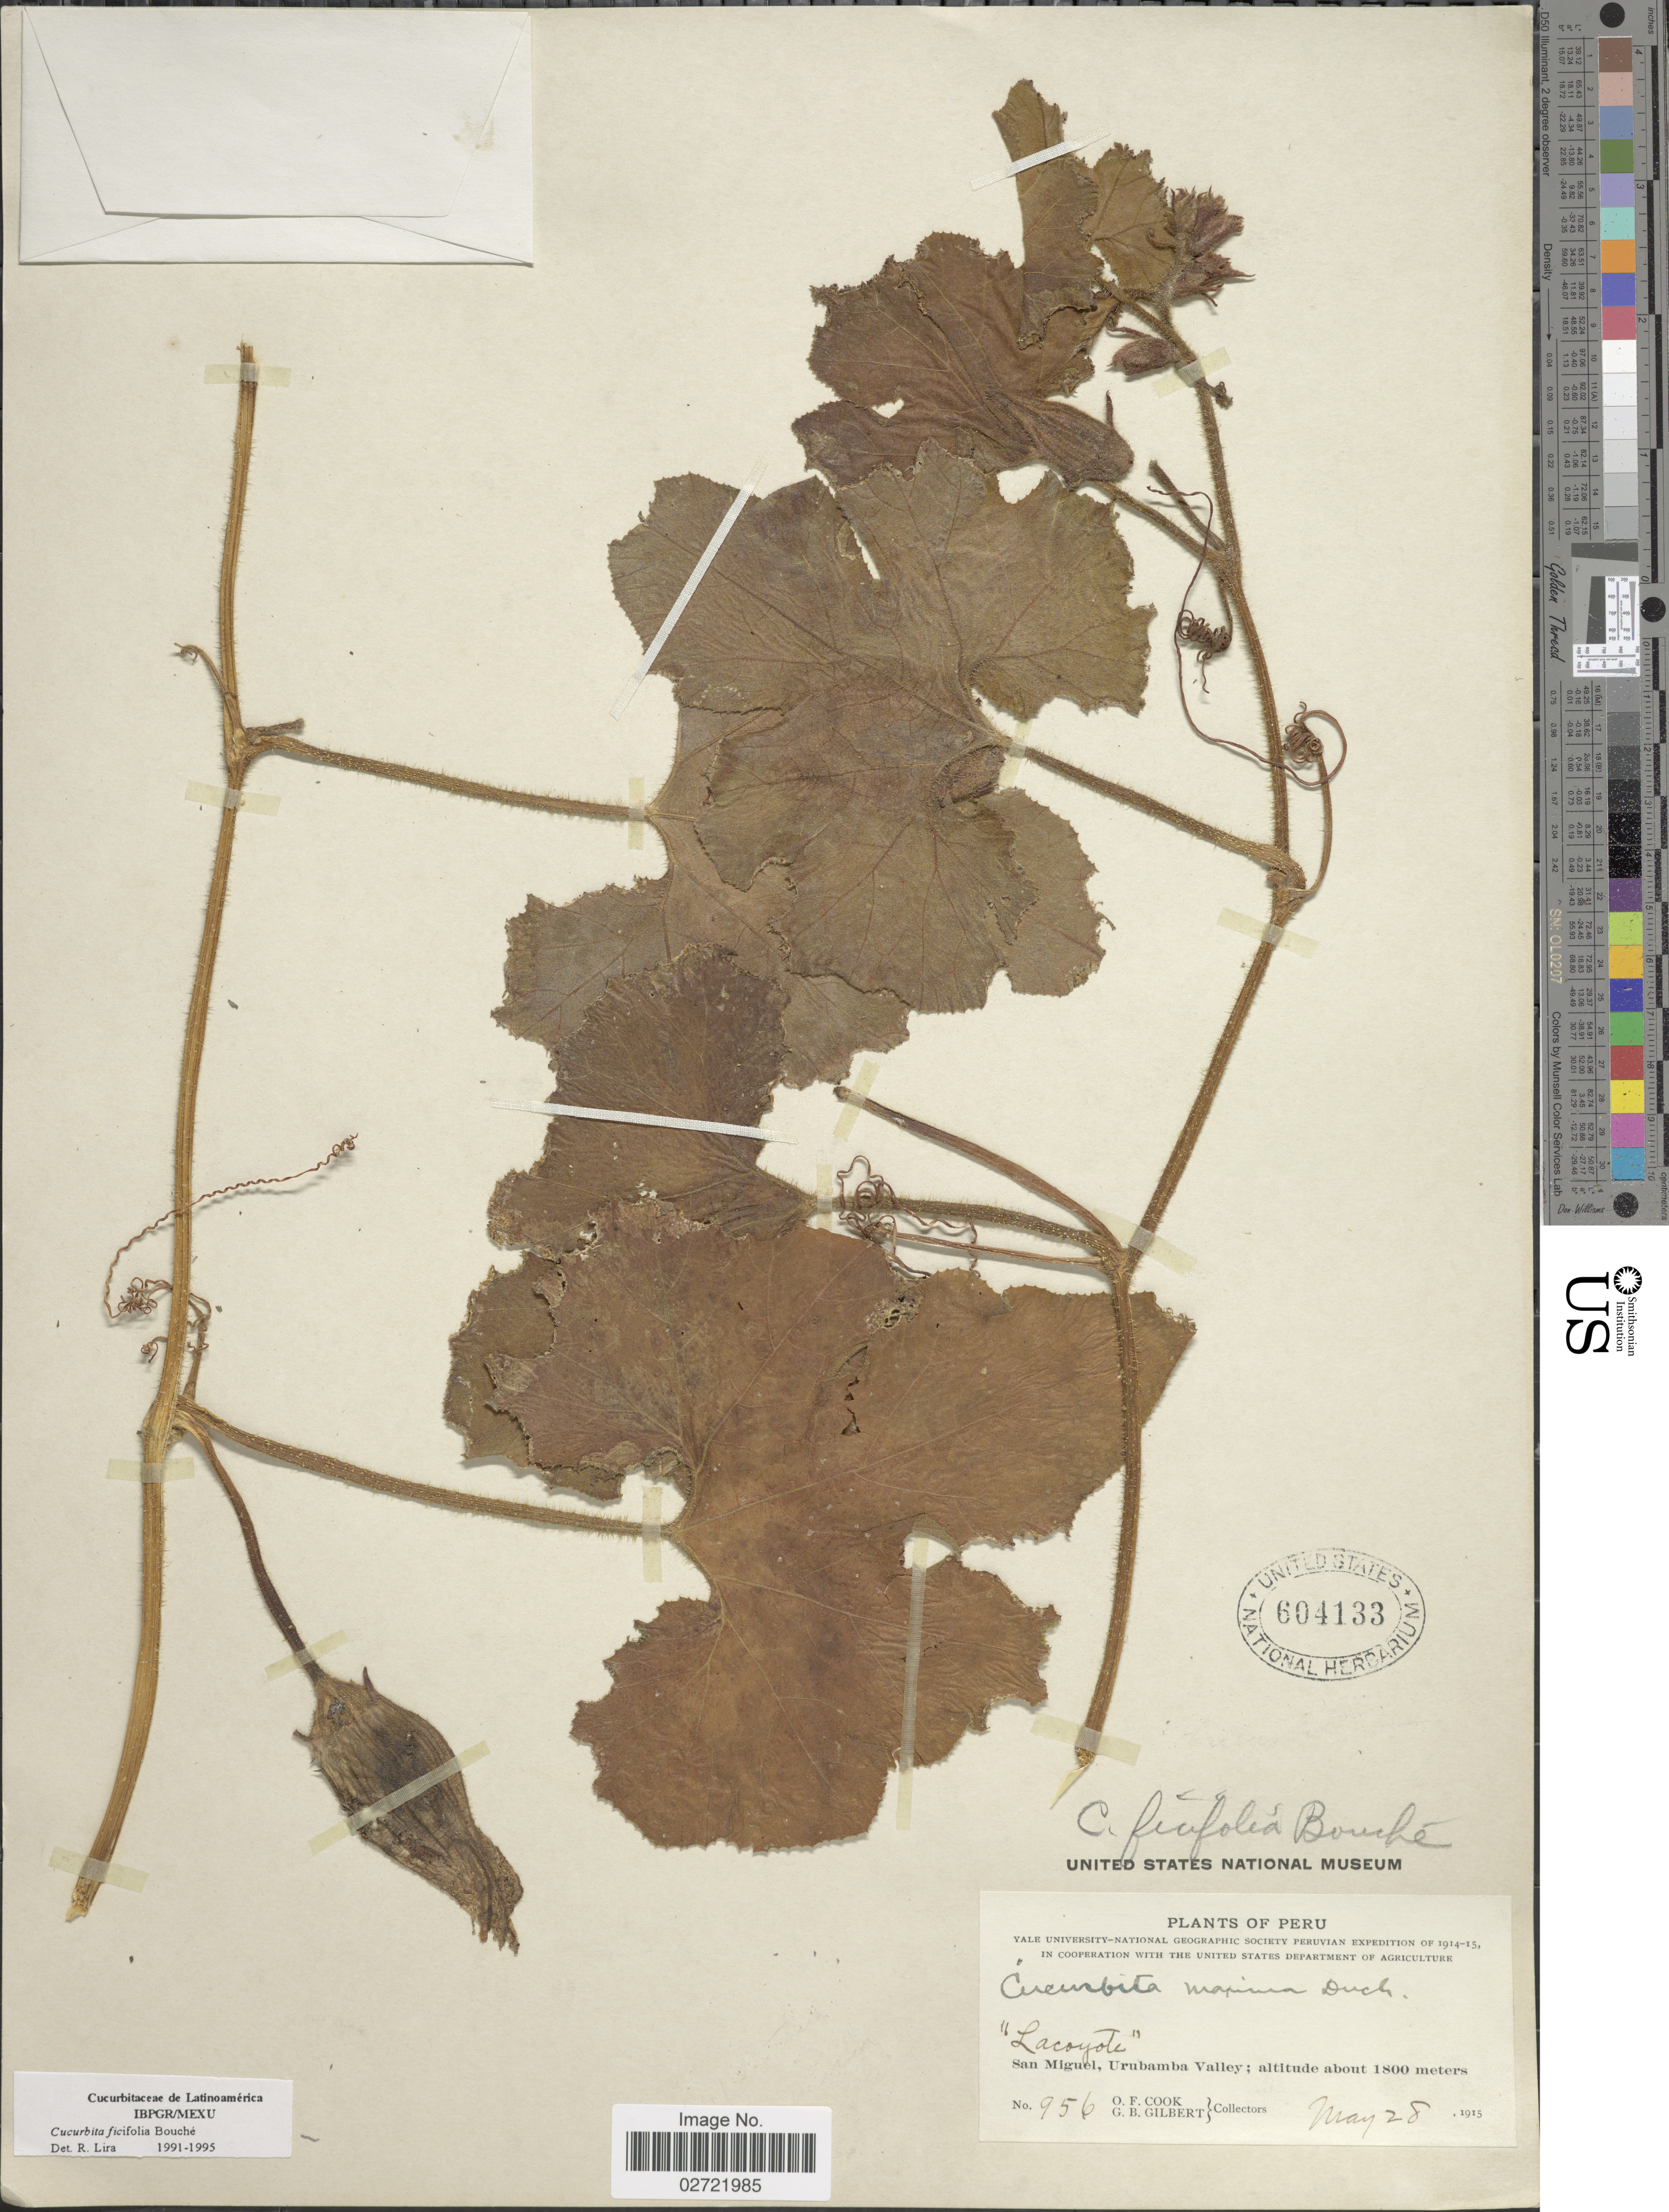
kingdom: Plantae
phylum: Tracheophyta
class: Magnoliopsida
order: Cucurbitales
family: Cucurbitaceae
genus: Cucurbita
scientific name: Cucurbita ficifolia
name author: C.D. Bouché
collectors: O. F. Cook & G. B. Gilbert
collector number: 956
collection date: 1915-05-28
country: Peru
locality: San Miguel, Urubamba Valley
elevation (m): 1800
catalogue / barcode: US 604133